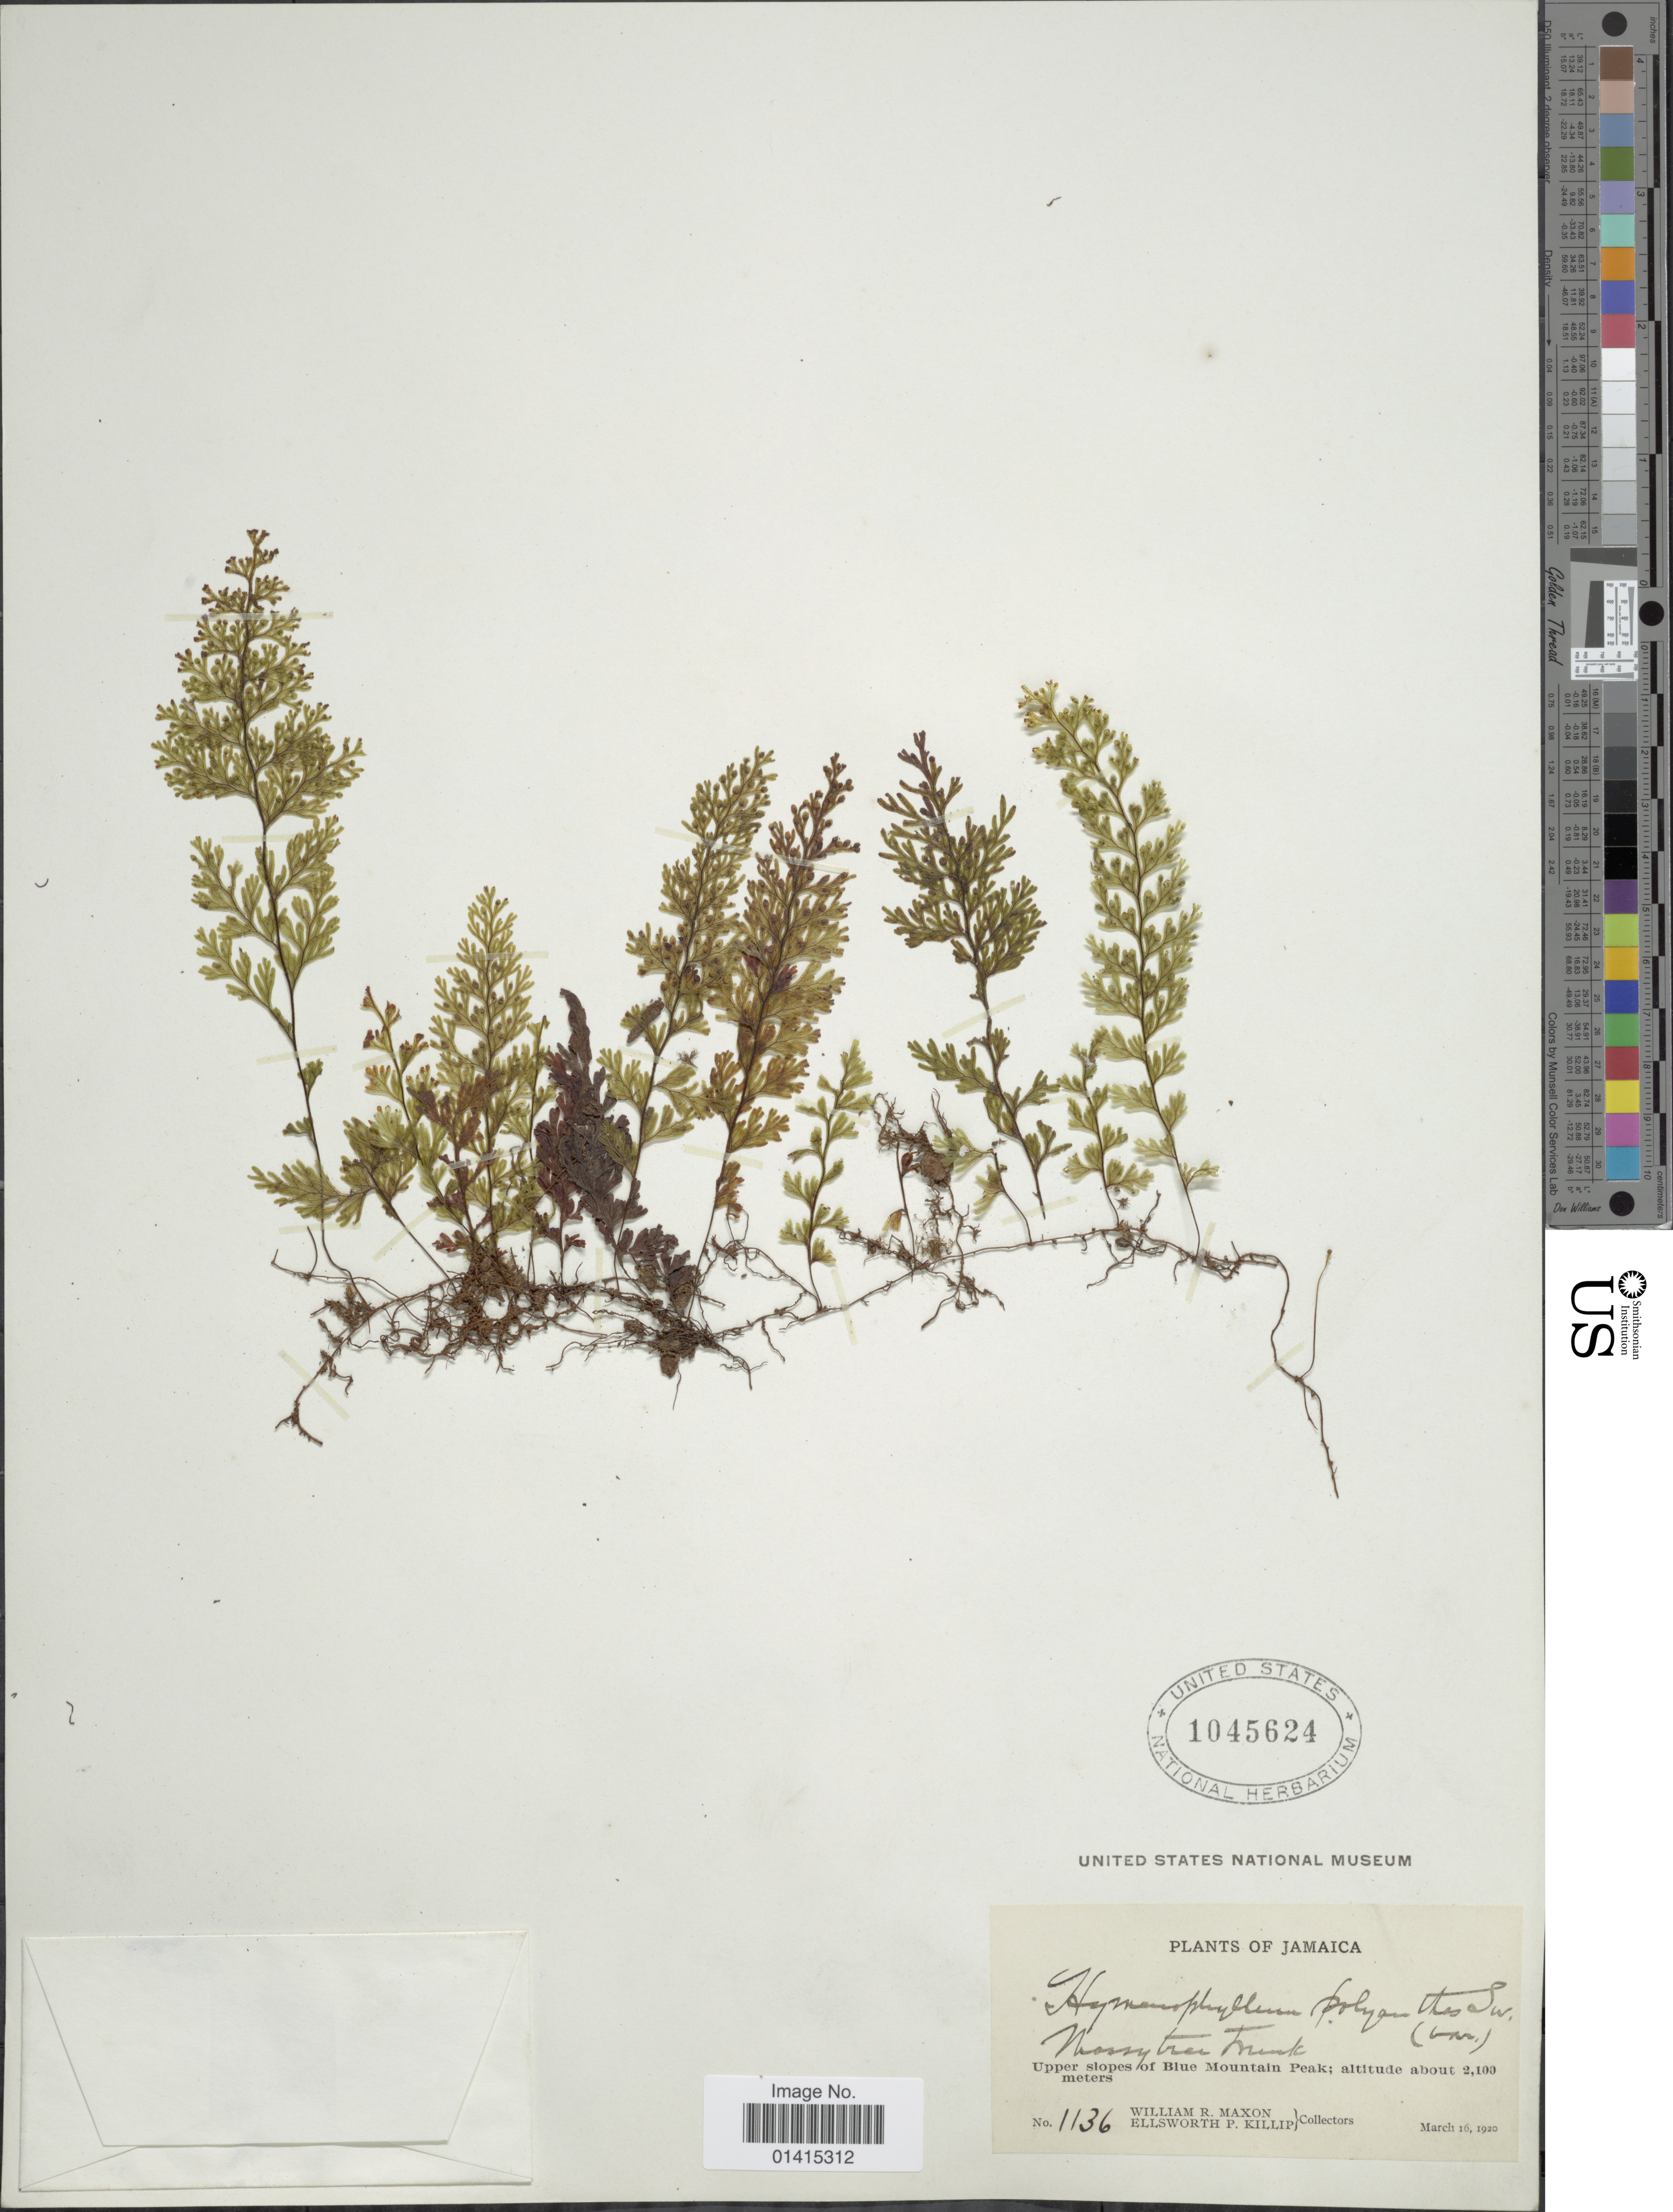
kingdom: Plantae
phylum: Tracheophyta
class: Polypodiopsida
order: Hymenophyllales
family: Hymenophyllaceae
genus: Hymenophyllum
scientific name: Hymenophyllum polyanthos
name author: (Sw.) Sw.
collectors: W. R. Maxon & E. P. Killip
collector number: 1136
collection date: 1920-03-16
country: Jamaica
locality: Upper slopes of Blue Mountain Peak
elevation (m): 2100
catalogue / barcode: US 1045624